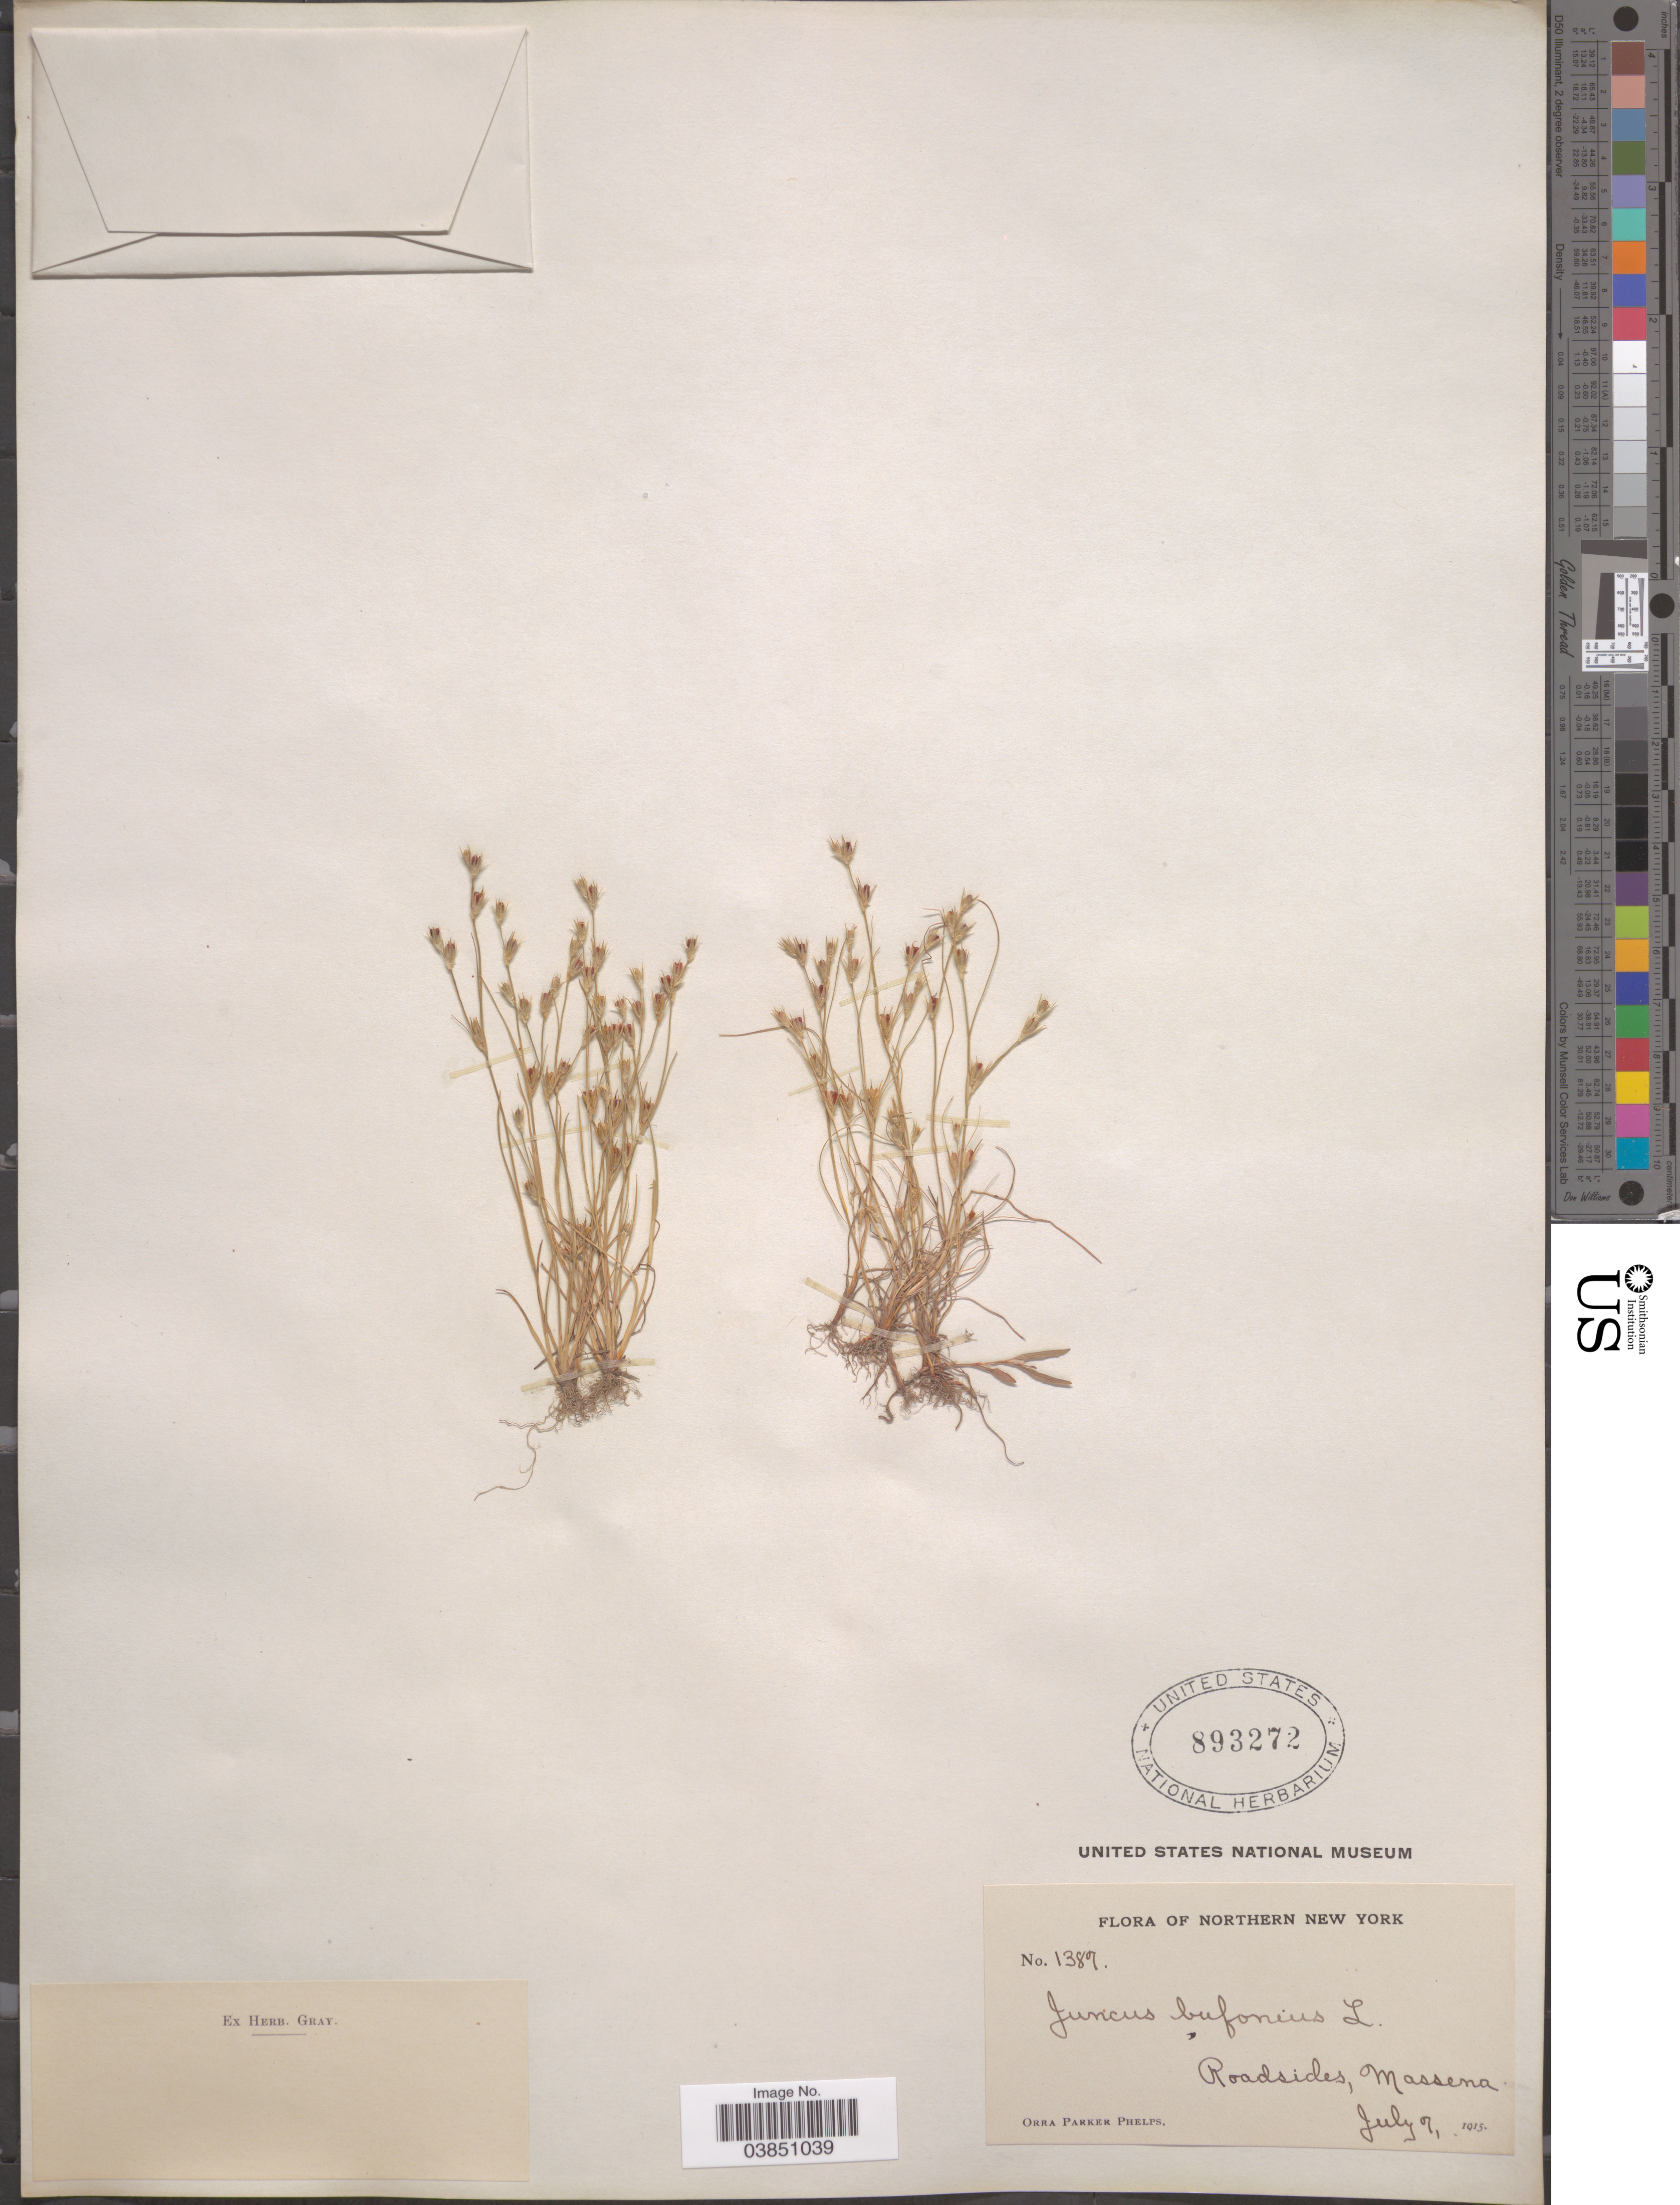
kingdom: Plantae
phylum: Tracheophyta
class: Liliopsida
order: Poales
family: Juncaceae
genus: Juncus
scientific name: Juncus bufonius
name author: L.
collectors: O. P. Phelps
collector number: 1387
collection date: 1915-07-07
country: United States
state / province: New York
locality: Northern New York. Massena.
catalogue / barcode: US 893272